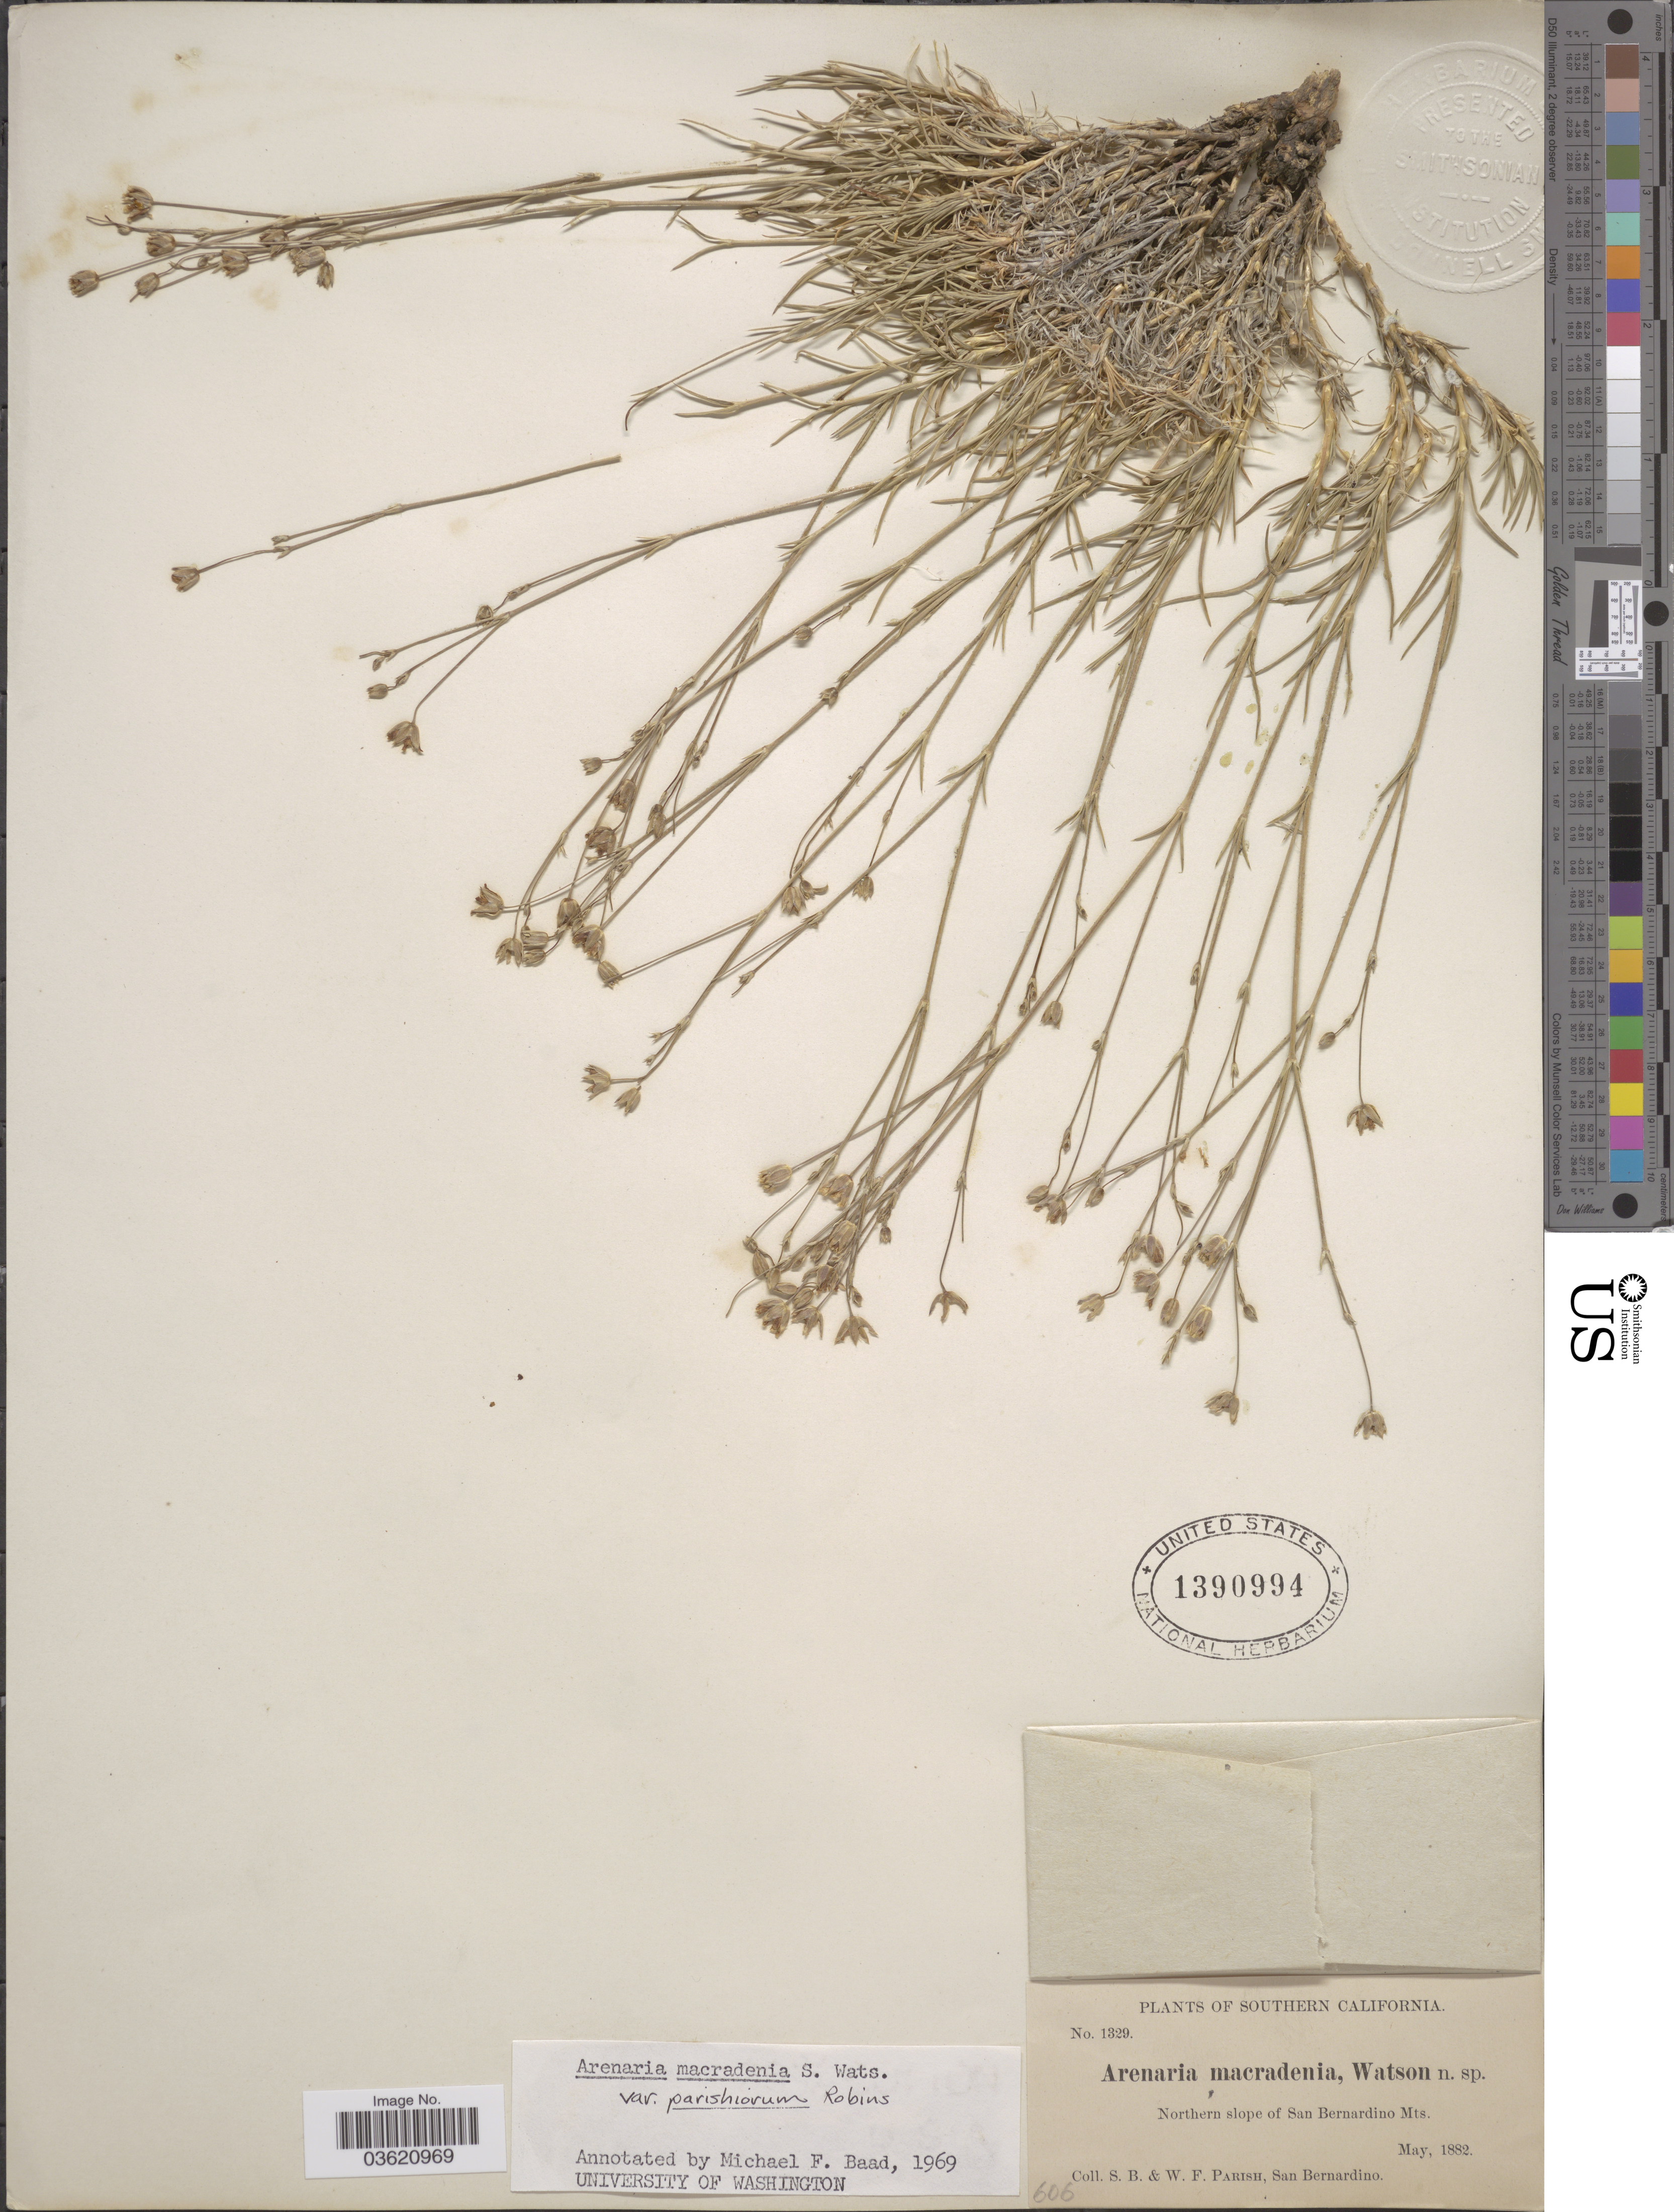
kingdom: Plantae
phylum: Tracheophyta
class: Magnoliopsida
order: Caryophyllales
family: Caryophyllaceae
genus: Eremogone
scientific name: Eremogone macradenia var. macradenia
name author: (S. Watson) Ikonn.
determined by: U.S. National Herbarium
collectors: S. B. Parish & W. F. Parish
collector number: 1329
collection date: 1882-05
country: United States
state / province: California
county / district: San Bernardino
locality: Southeastern California. Northern slope of San Bernardino Mts.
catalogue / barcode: US 1390994